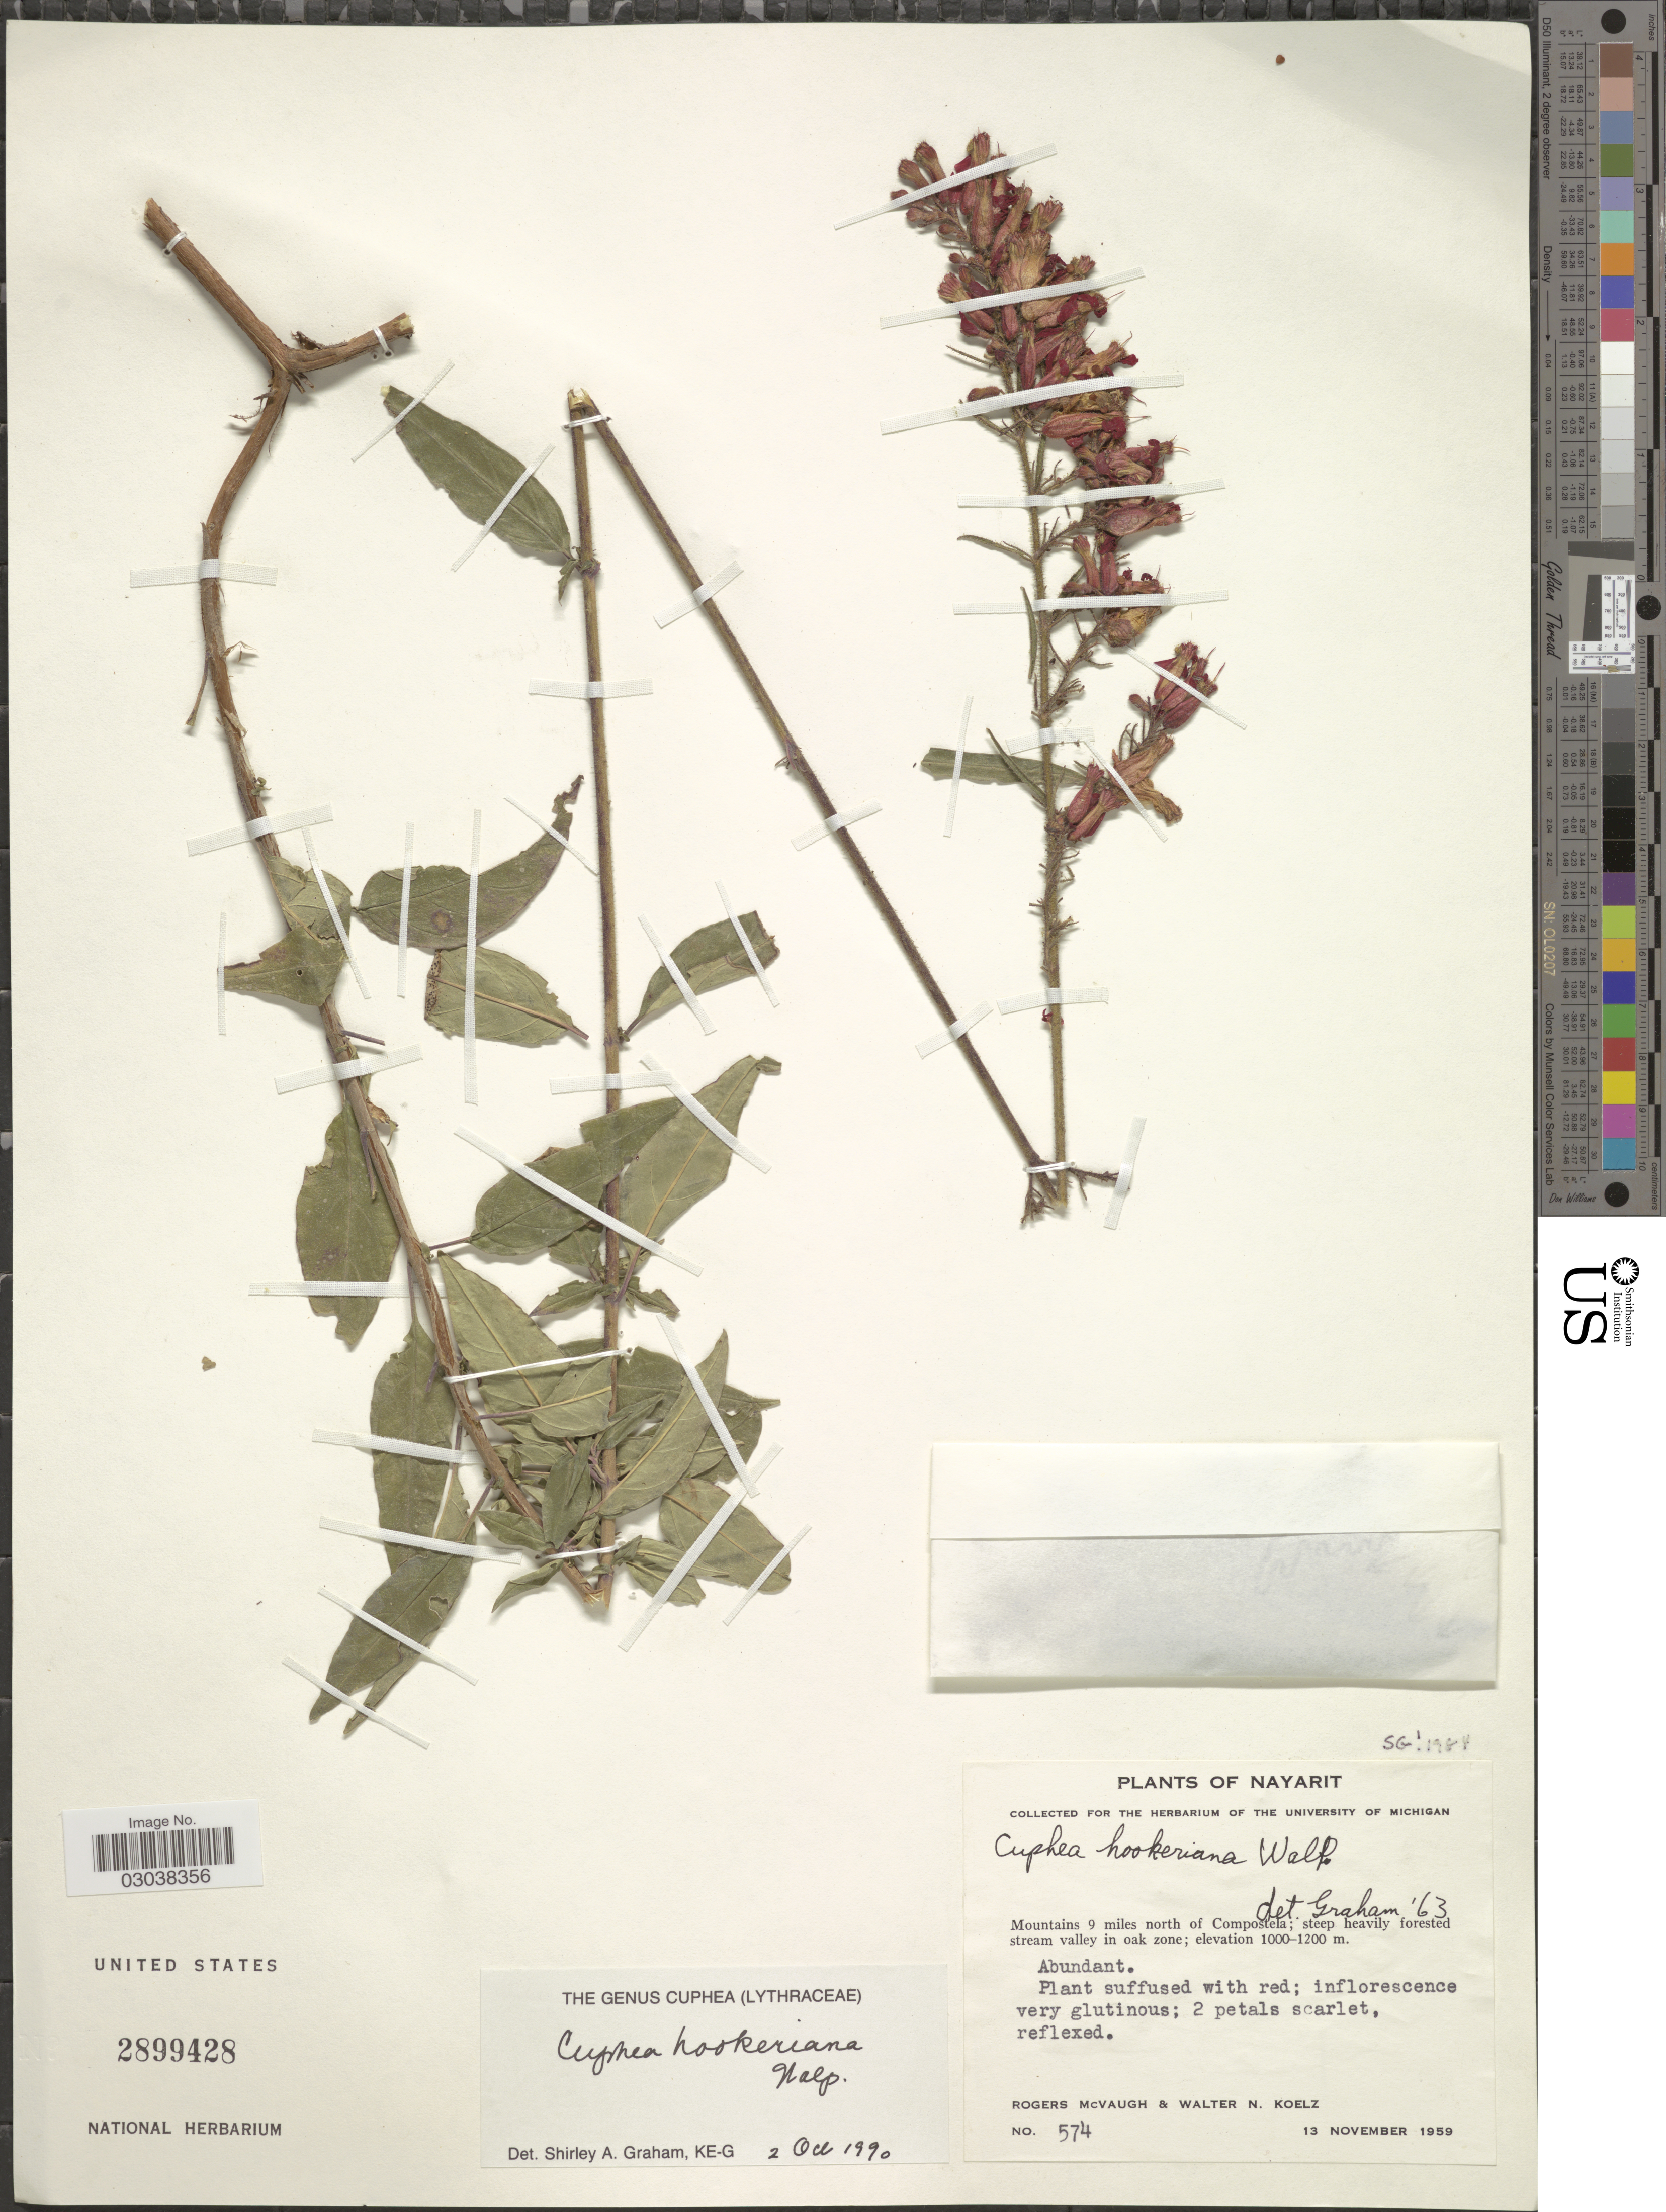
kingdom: Plantae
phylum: Tracheophyta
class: Magnoliopsida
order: Myrtales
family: Lythraceae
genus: Cuphea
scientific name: Cuphea hookeriana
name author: Walp.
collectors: R. McVaugh & W. N. Koelz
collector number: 574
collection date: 1959-11-13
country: Mexico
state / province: Nayarit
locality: Mountains 9 miles north of Compostela.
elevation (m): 1000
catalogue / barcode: US 2899428